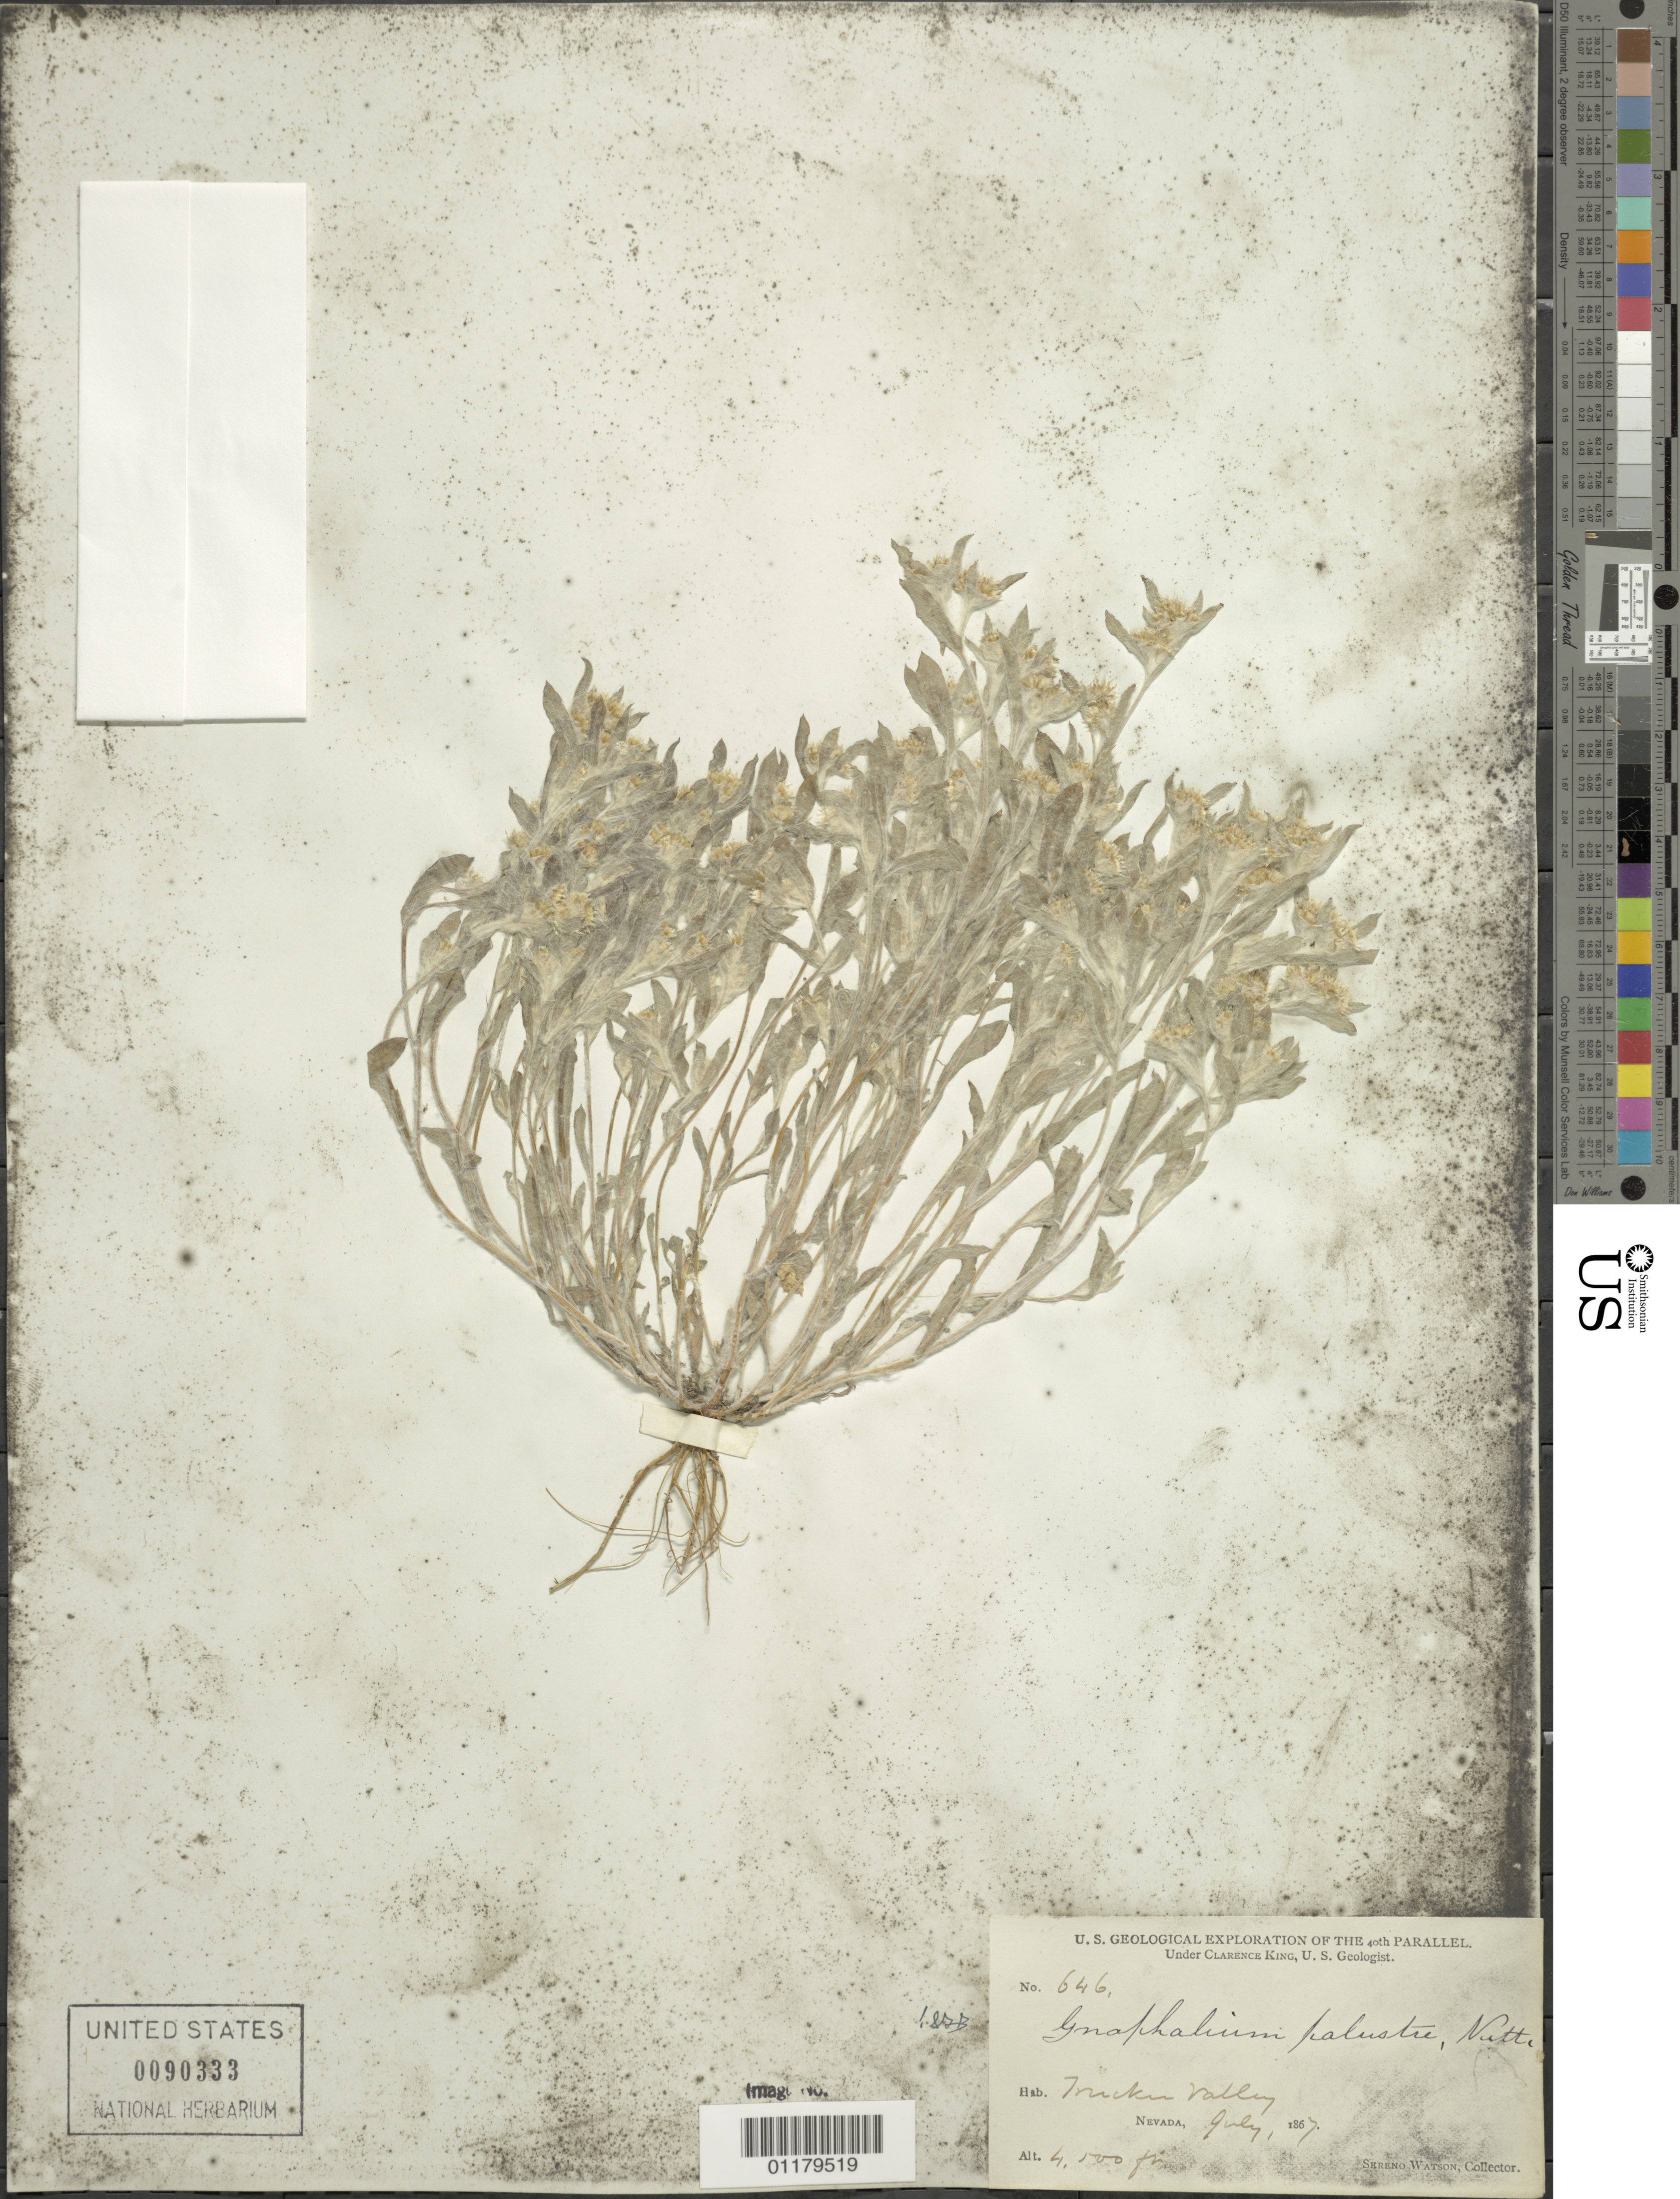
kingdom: Plantae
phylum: Tracheophyta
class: Magnoliopsida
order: Asterales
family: Asteraceae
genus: Gnaphalium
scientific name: Gnaphalium palustre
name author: Nutt.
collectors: S. Watson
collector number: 646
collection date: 1867-07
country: United States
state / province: Nevada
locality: Truckee Valley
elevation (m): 1372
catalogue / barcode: US 90333